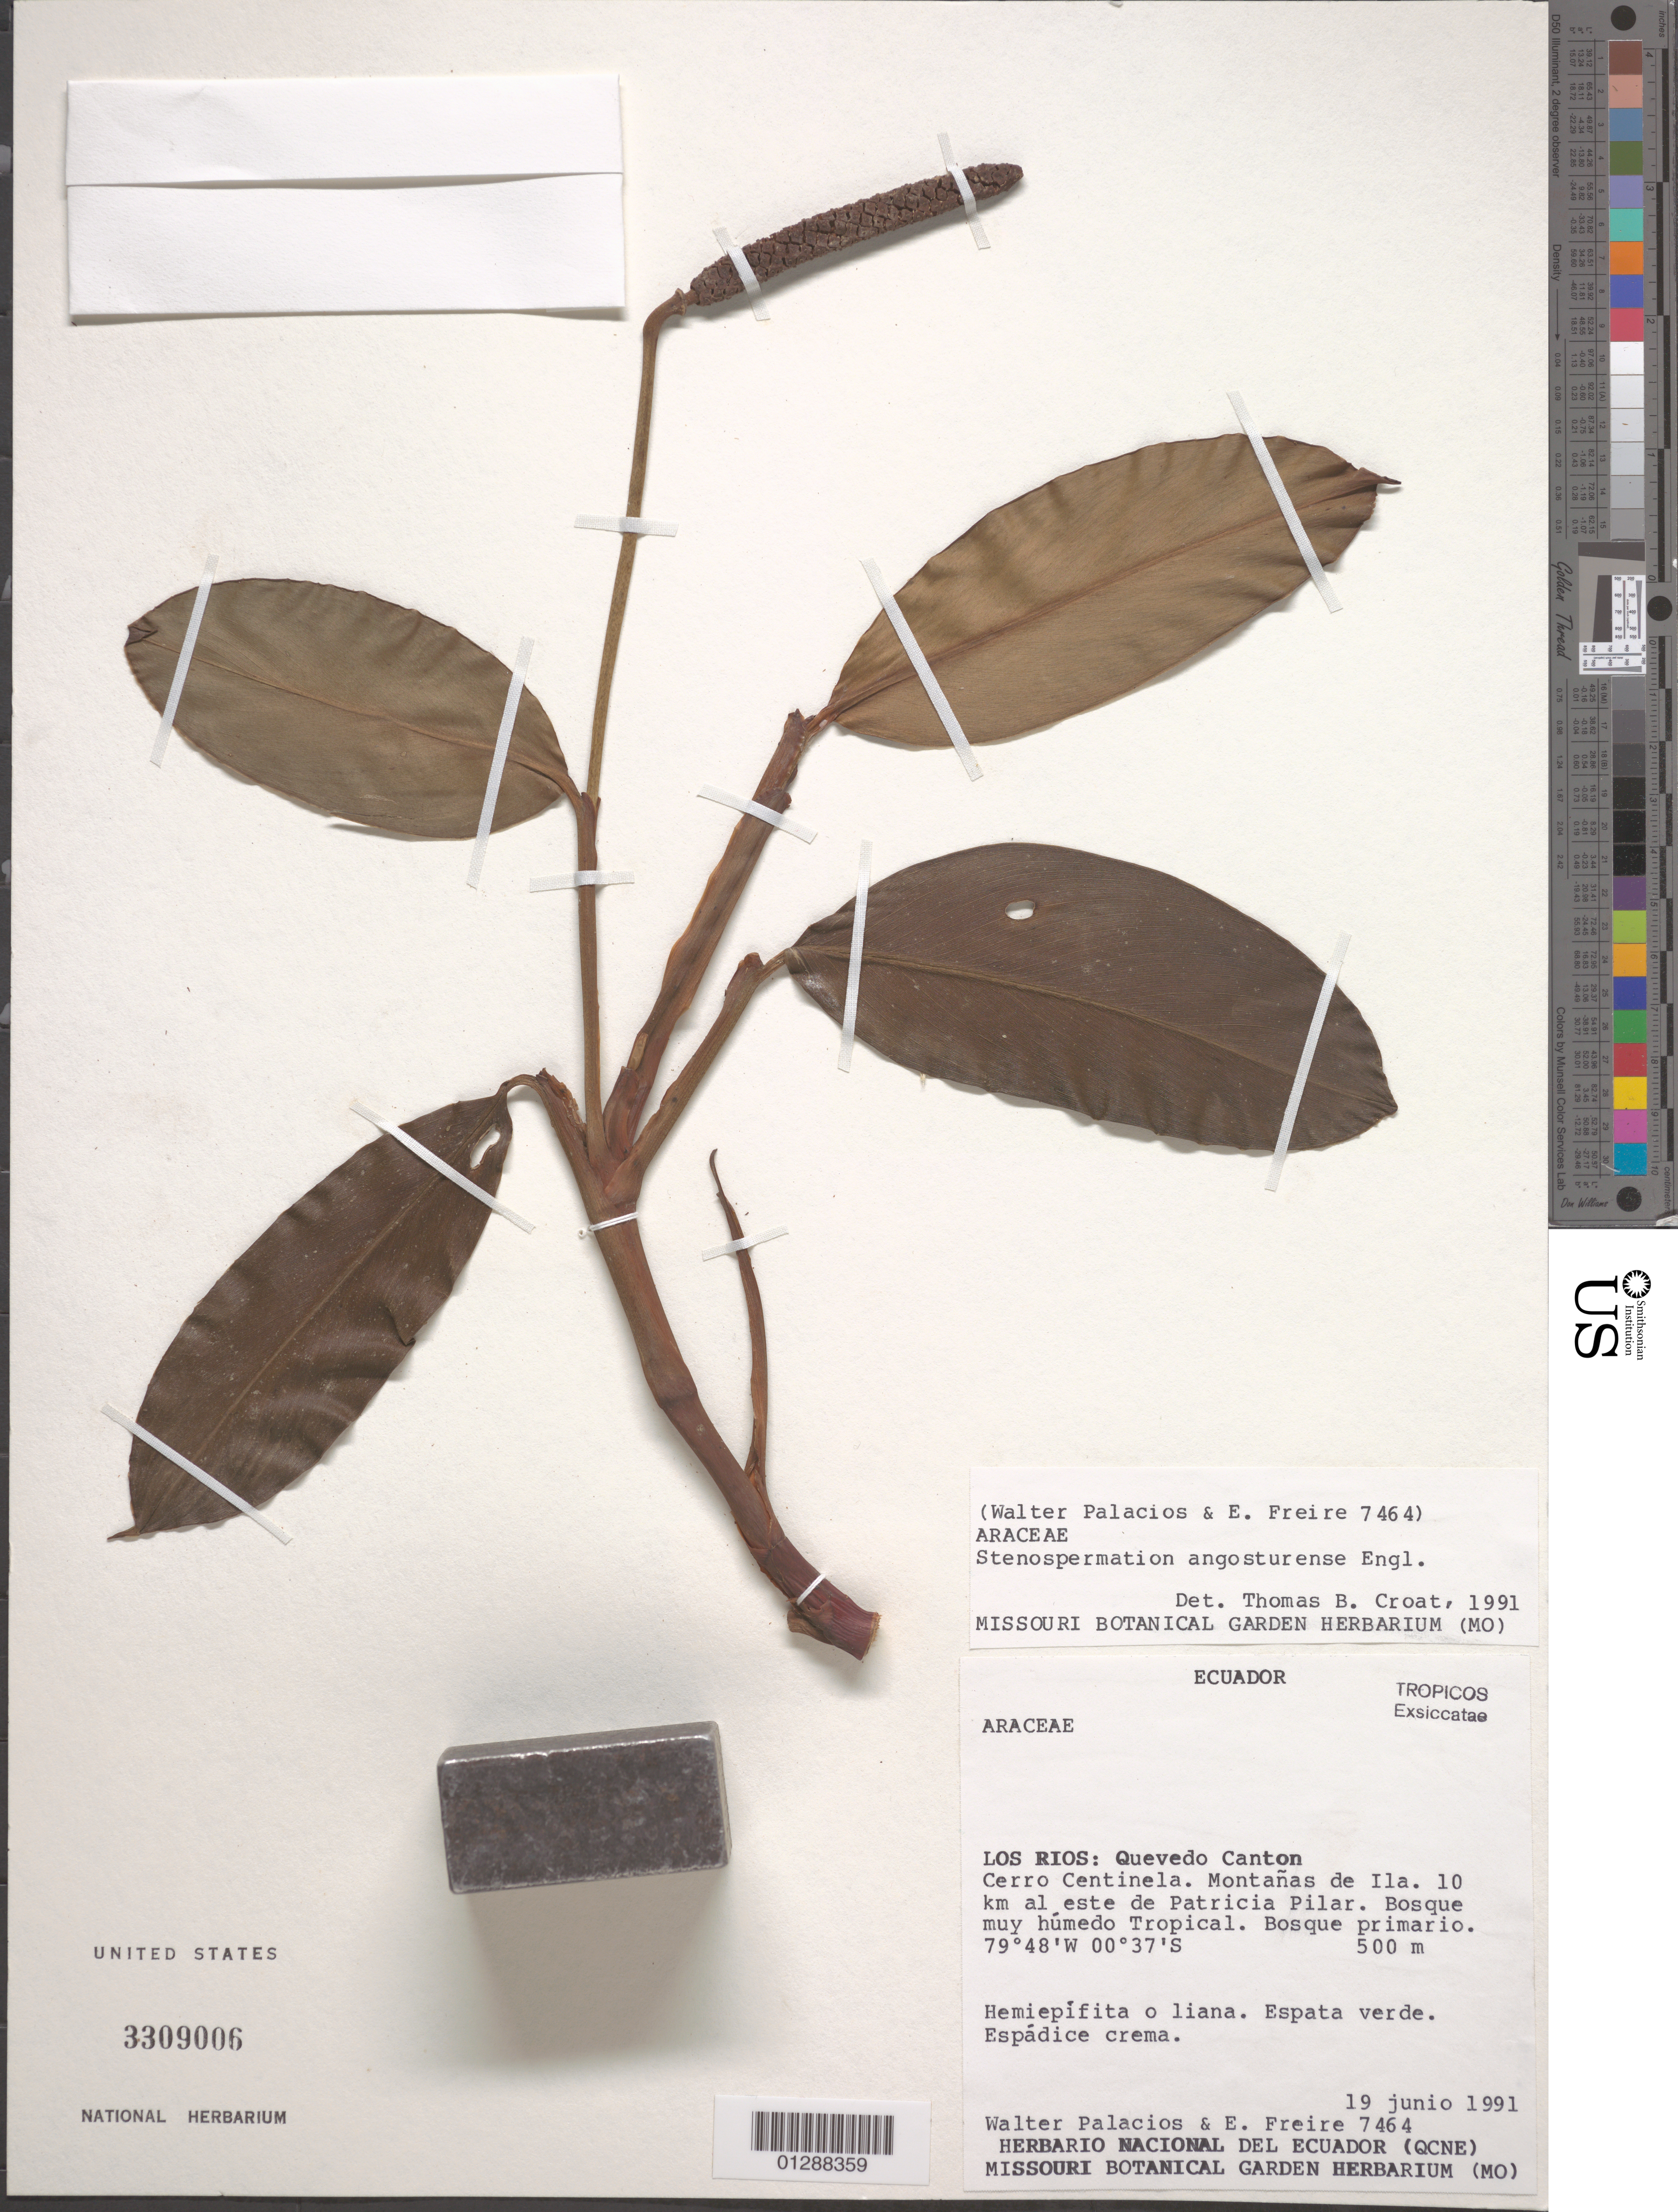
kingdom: Plantae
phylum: Tracheophyta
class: Liliopsida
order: Alismatales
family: Araceae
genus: Stenospermation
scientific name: Stenospermation angosturense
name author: Engl.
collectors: W. Palacios & E. Freire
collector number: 7464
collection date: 1991-06-19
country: Ecuador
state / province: Los Ríos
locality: Quevedo Canton. Cerro Centinela. Montañas de Ila. 10 km al este de Patricia Pilar.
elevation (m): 500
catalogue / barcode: US 3309006